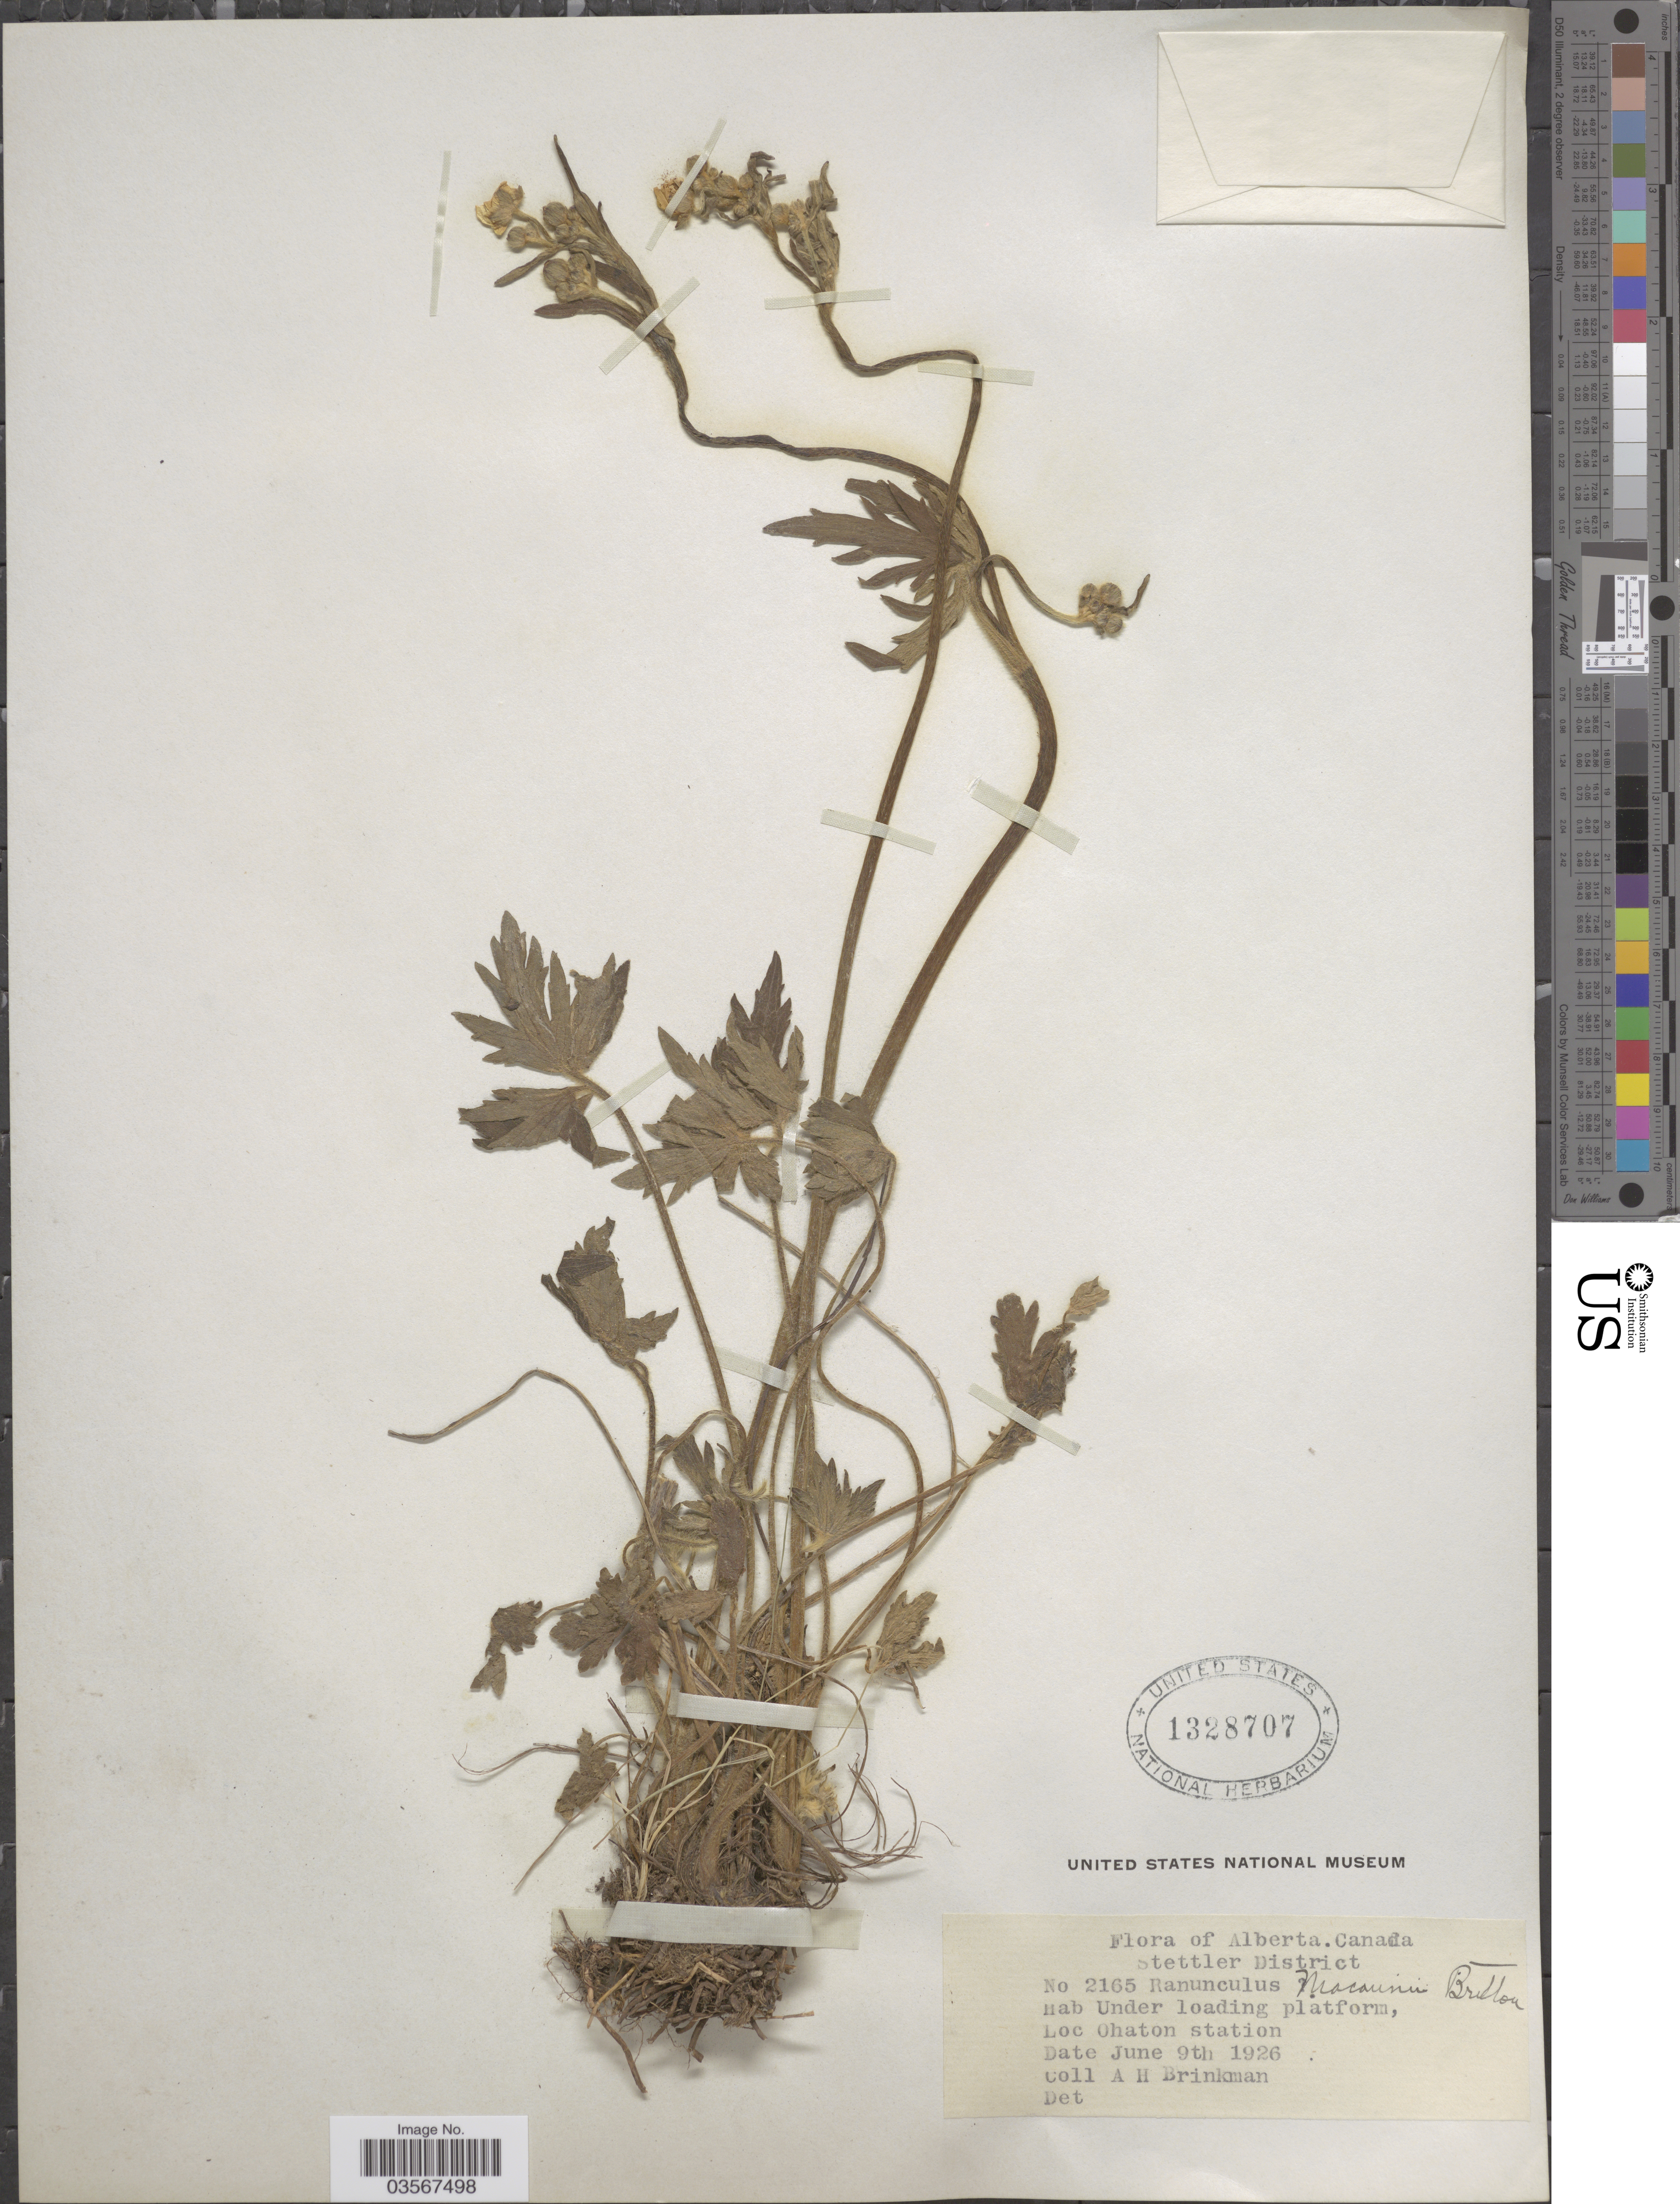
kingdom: Plantae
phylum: Tracheophyta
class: Magnoliopsida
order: Ranunculales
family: Ranunculaceae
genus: Ranunculus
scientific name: Ranunculus macounii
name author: Britton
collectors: A. Brinkman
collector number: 2165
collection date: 1926-06-09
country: Canada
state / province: Alberta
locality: Stettler District. Ohaton station.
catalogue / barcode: US 1328707